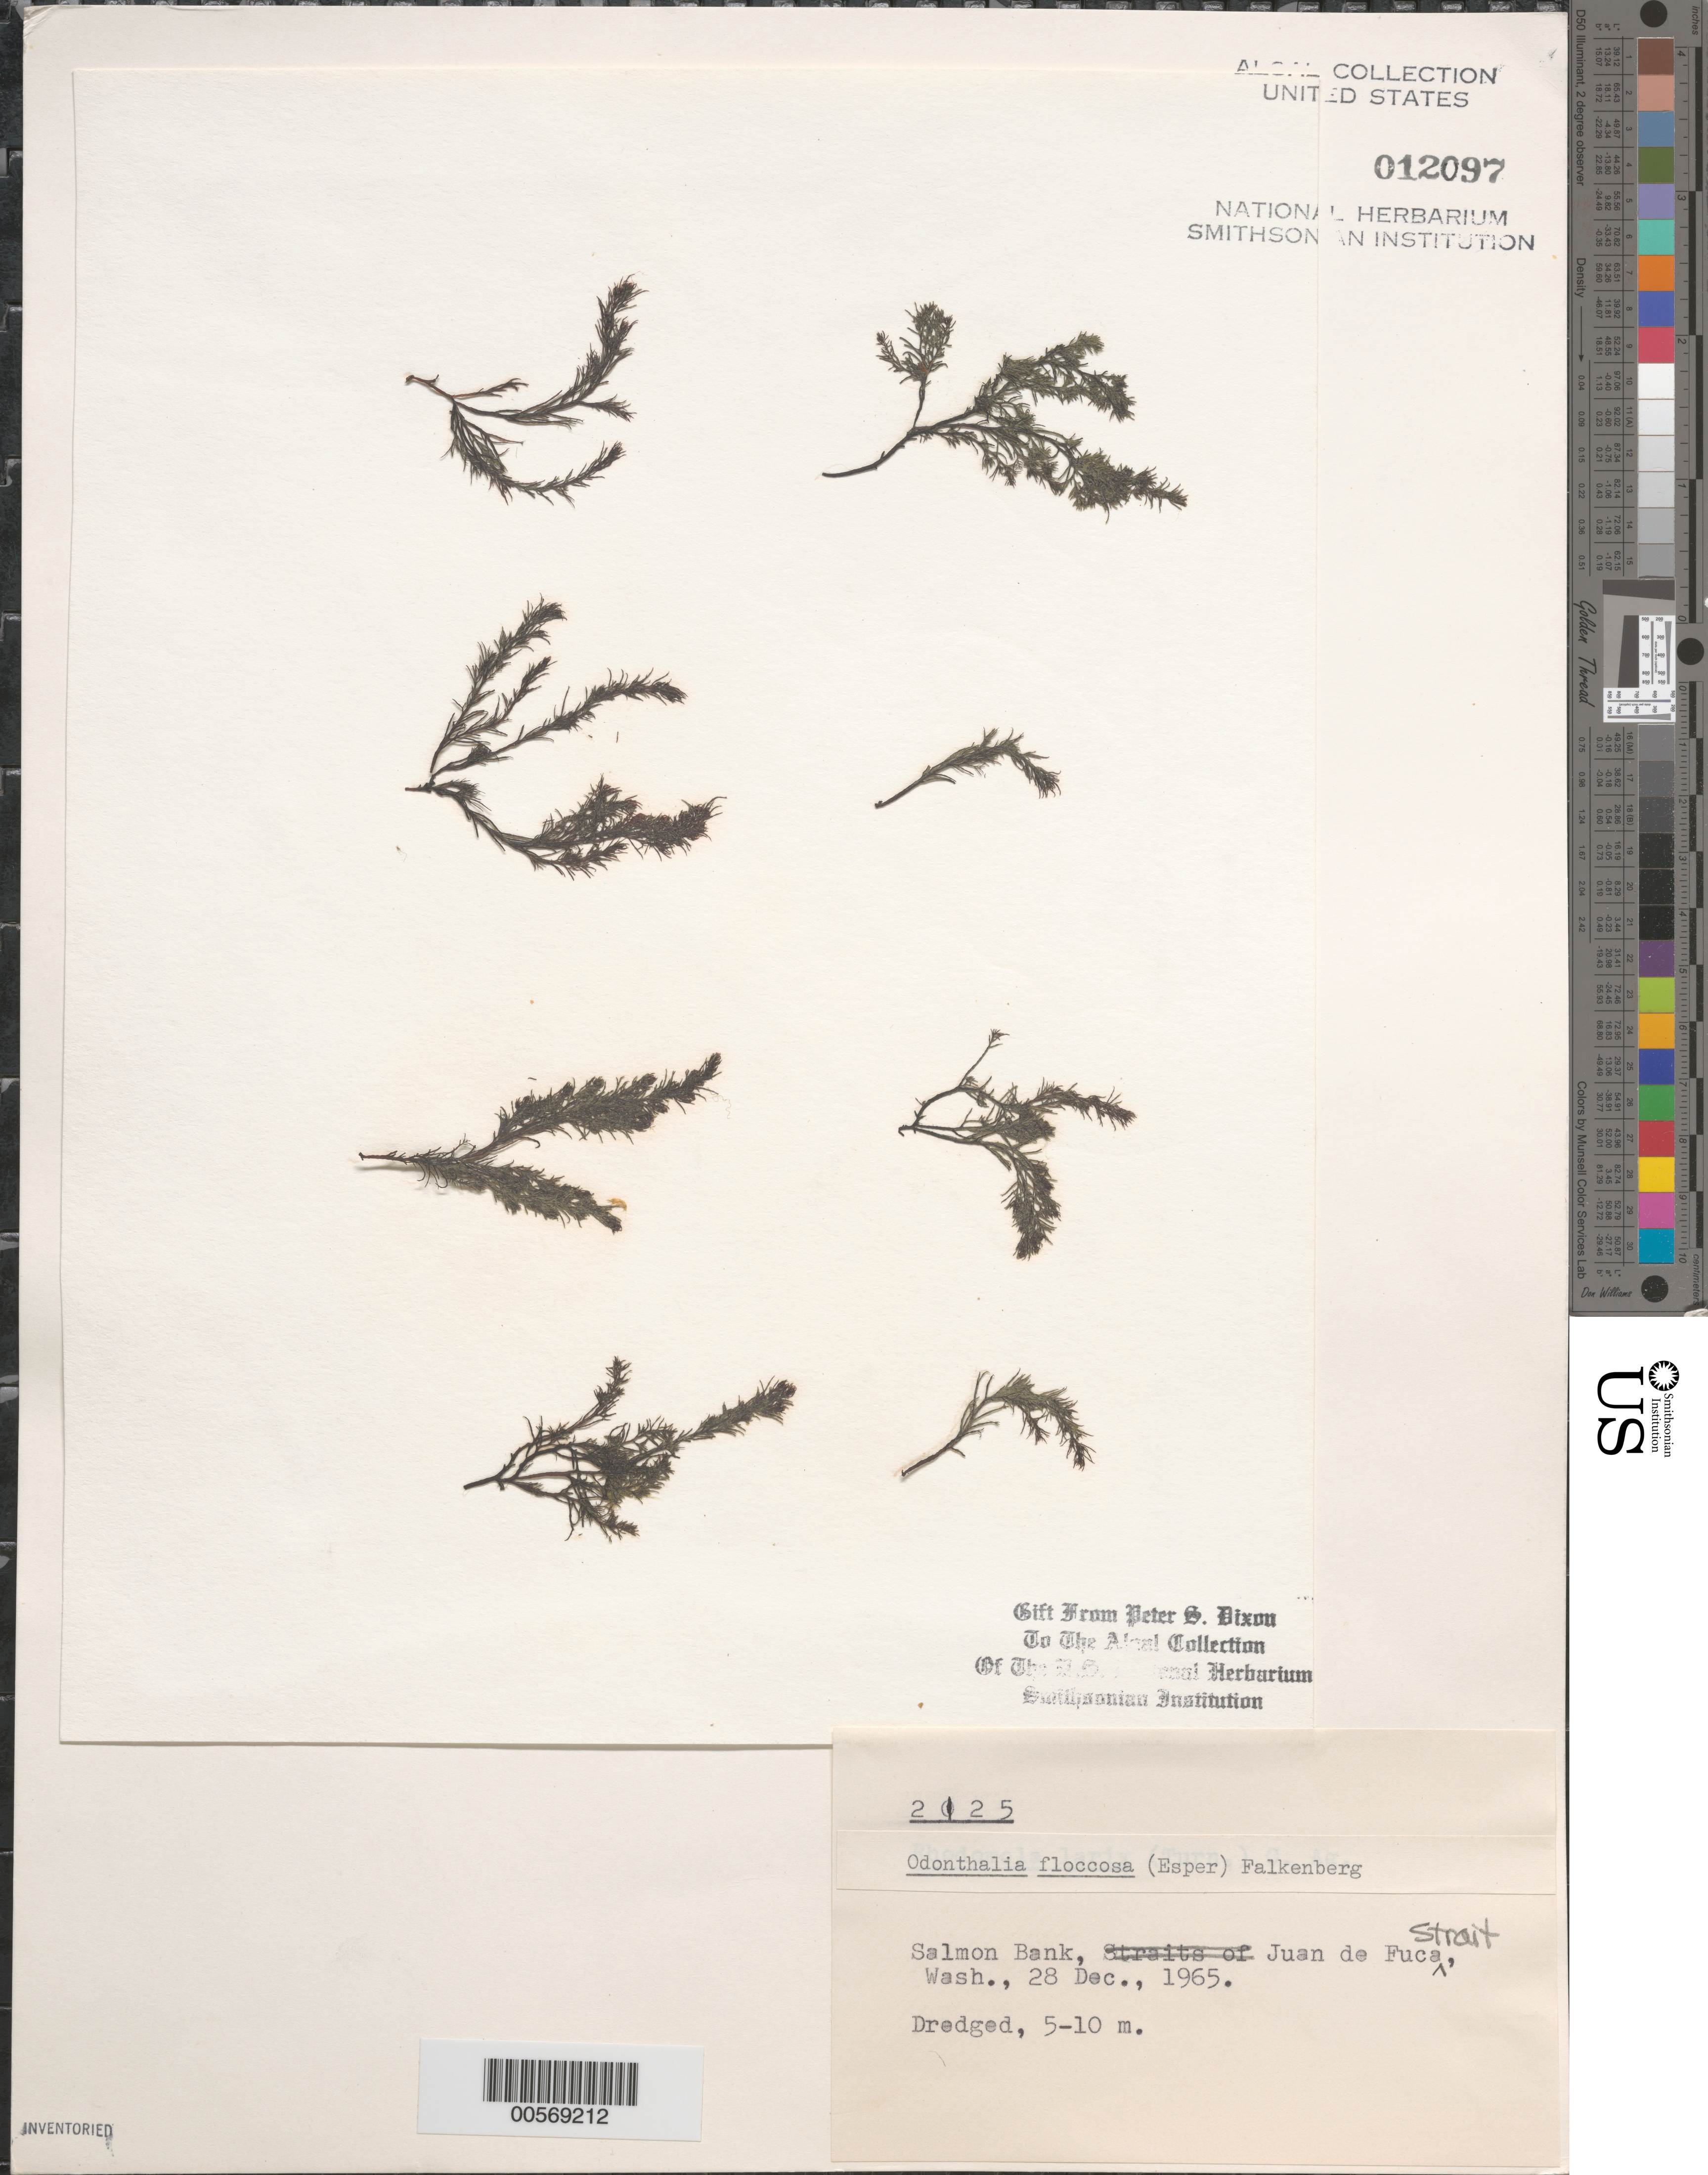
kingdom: Plantae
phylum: Rhodophyta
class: Florideophyceae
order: Ceramiales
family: Rhodomelaceae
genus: Odonthalia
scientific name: Odonthalia floccosa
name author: (Esper) Falkenb.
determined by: Dixon, P. S.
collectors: P. S. Dixon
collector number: PSD 2125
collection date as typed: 28 Dec 1965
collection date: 1965-12-28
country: United States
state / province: Washington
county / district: San Juan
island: San Juan Islands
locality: Salmon Bank, Strait of Juan de Fuca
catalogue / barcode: US 12097